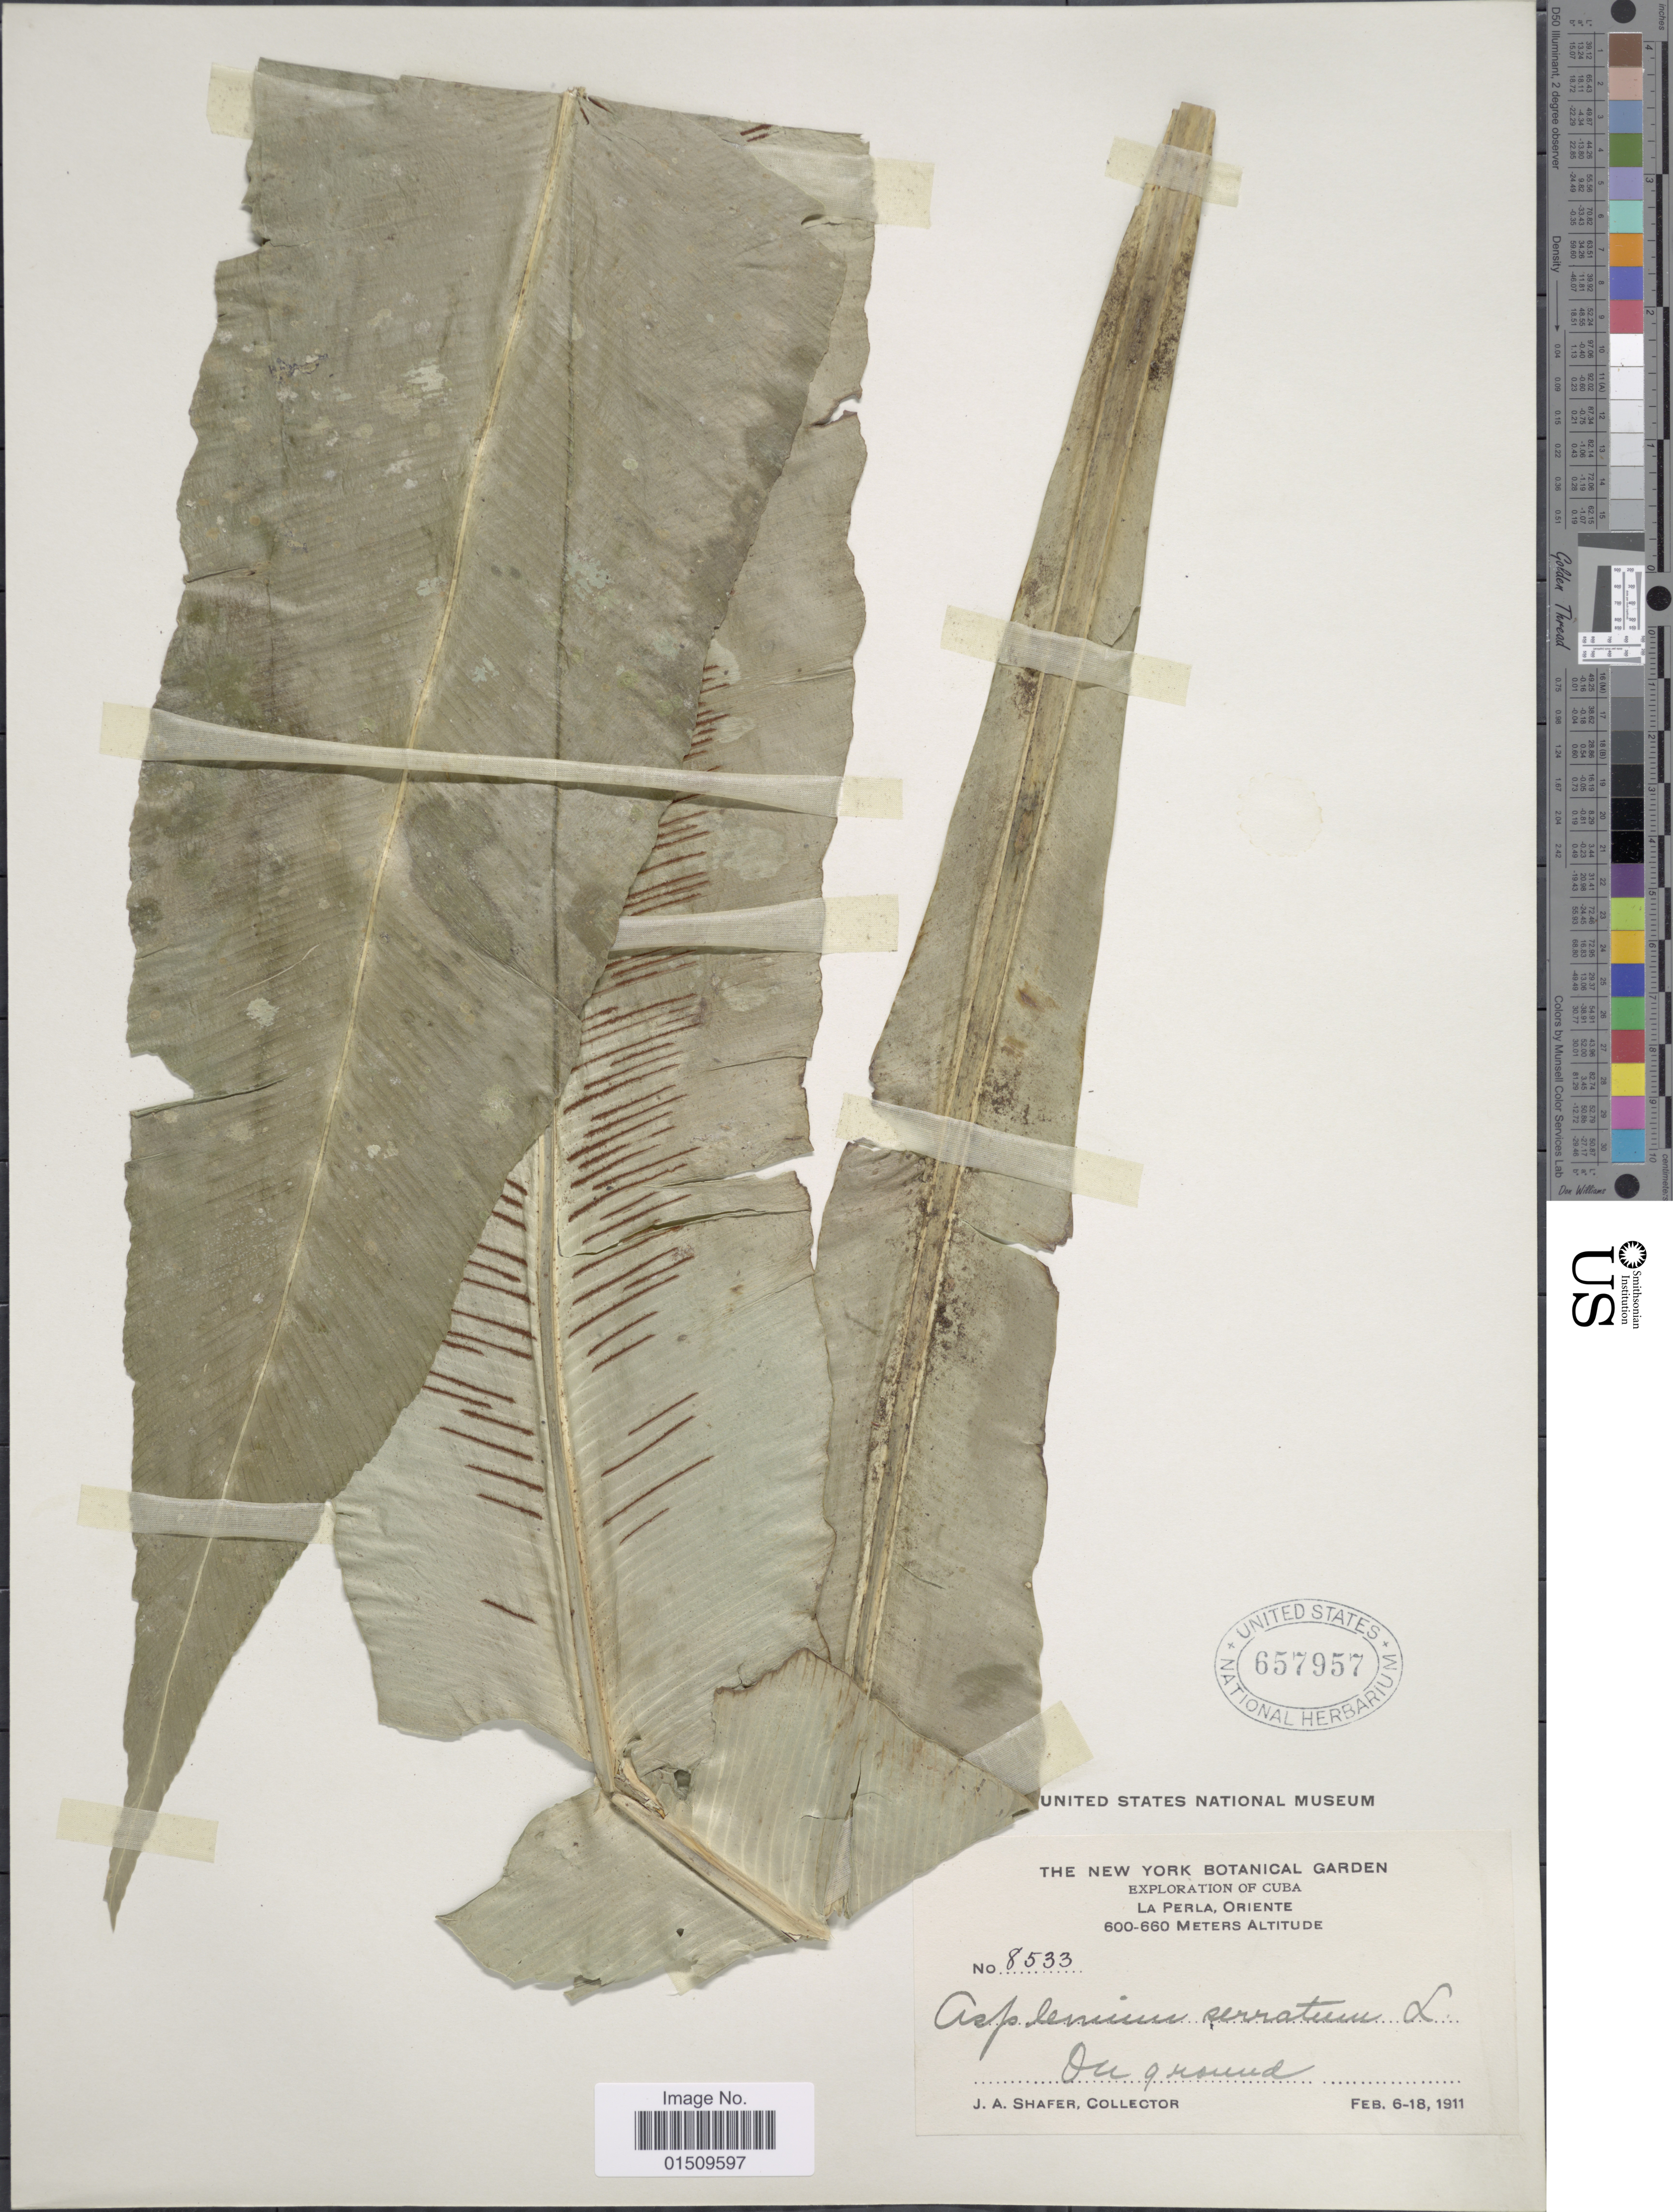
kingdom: Plantae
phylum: Tracheophyta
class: Polypodiopsida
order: Polypodiales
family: Aspleniaceae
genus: Asplenium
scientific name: Asplenium serratum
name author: L.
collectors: J. A. Shafer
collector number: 8533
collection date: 1911-02-06/1911-02-18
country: Cuba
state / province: Oriente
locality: Cuba, La Perla.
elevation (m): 600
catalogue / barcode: US 657957